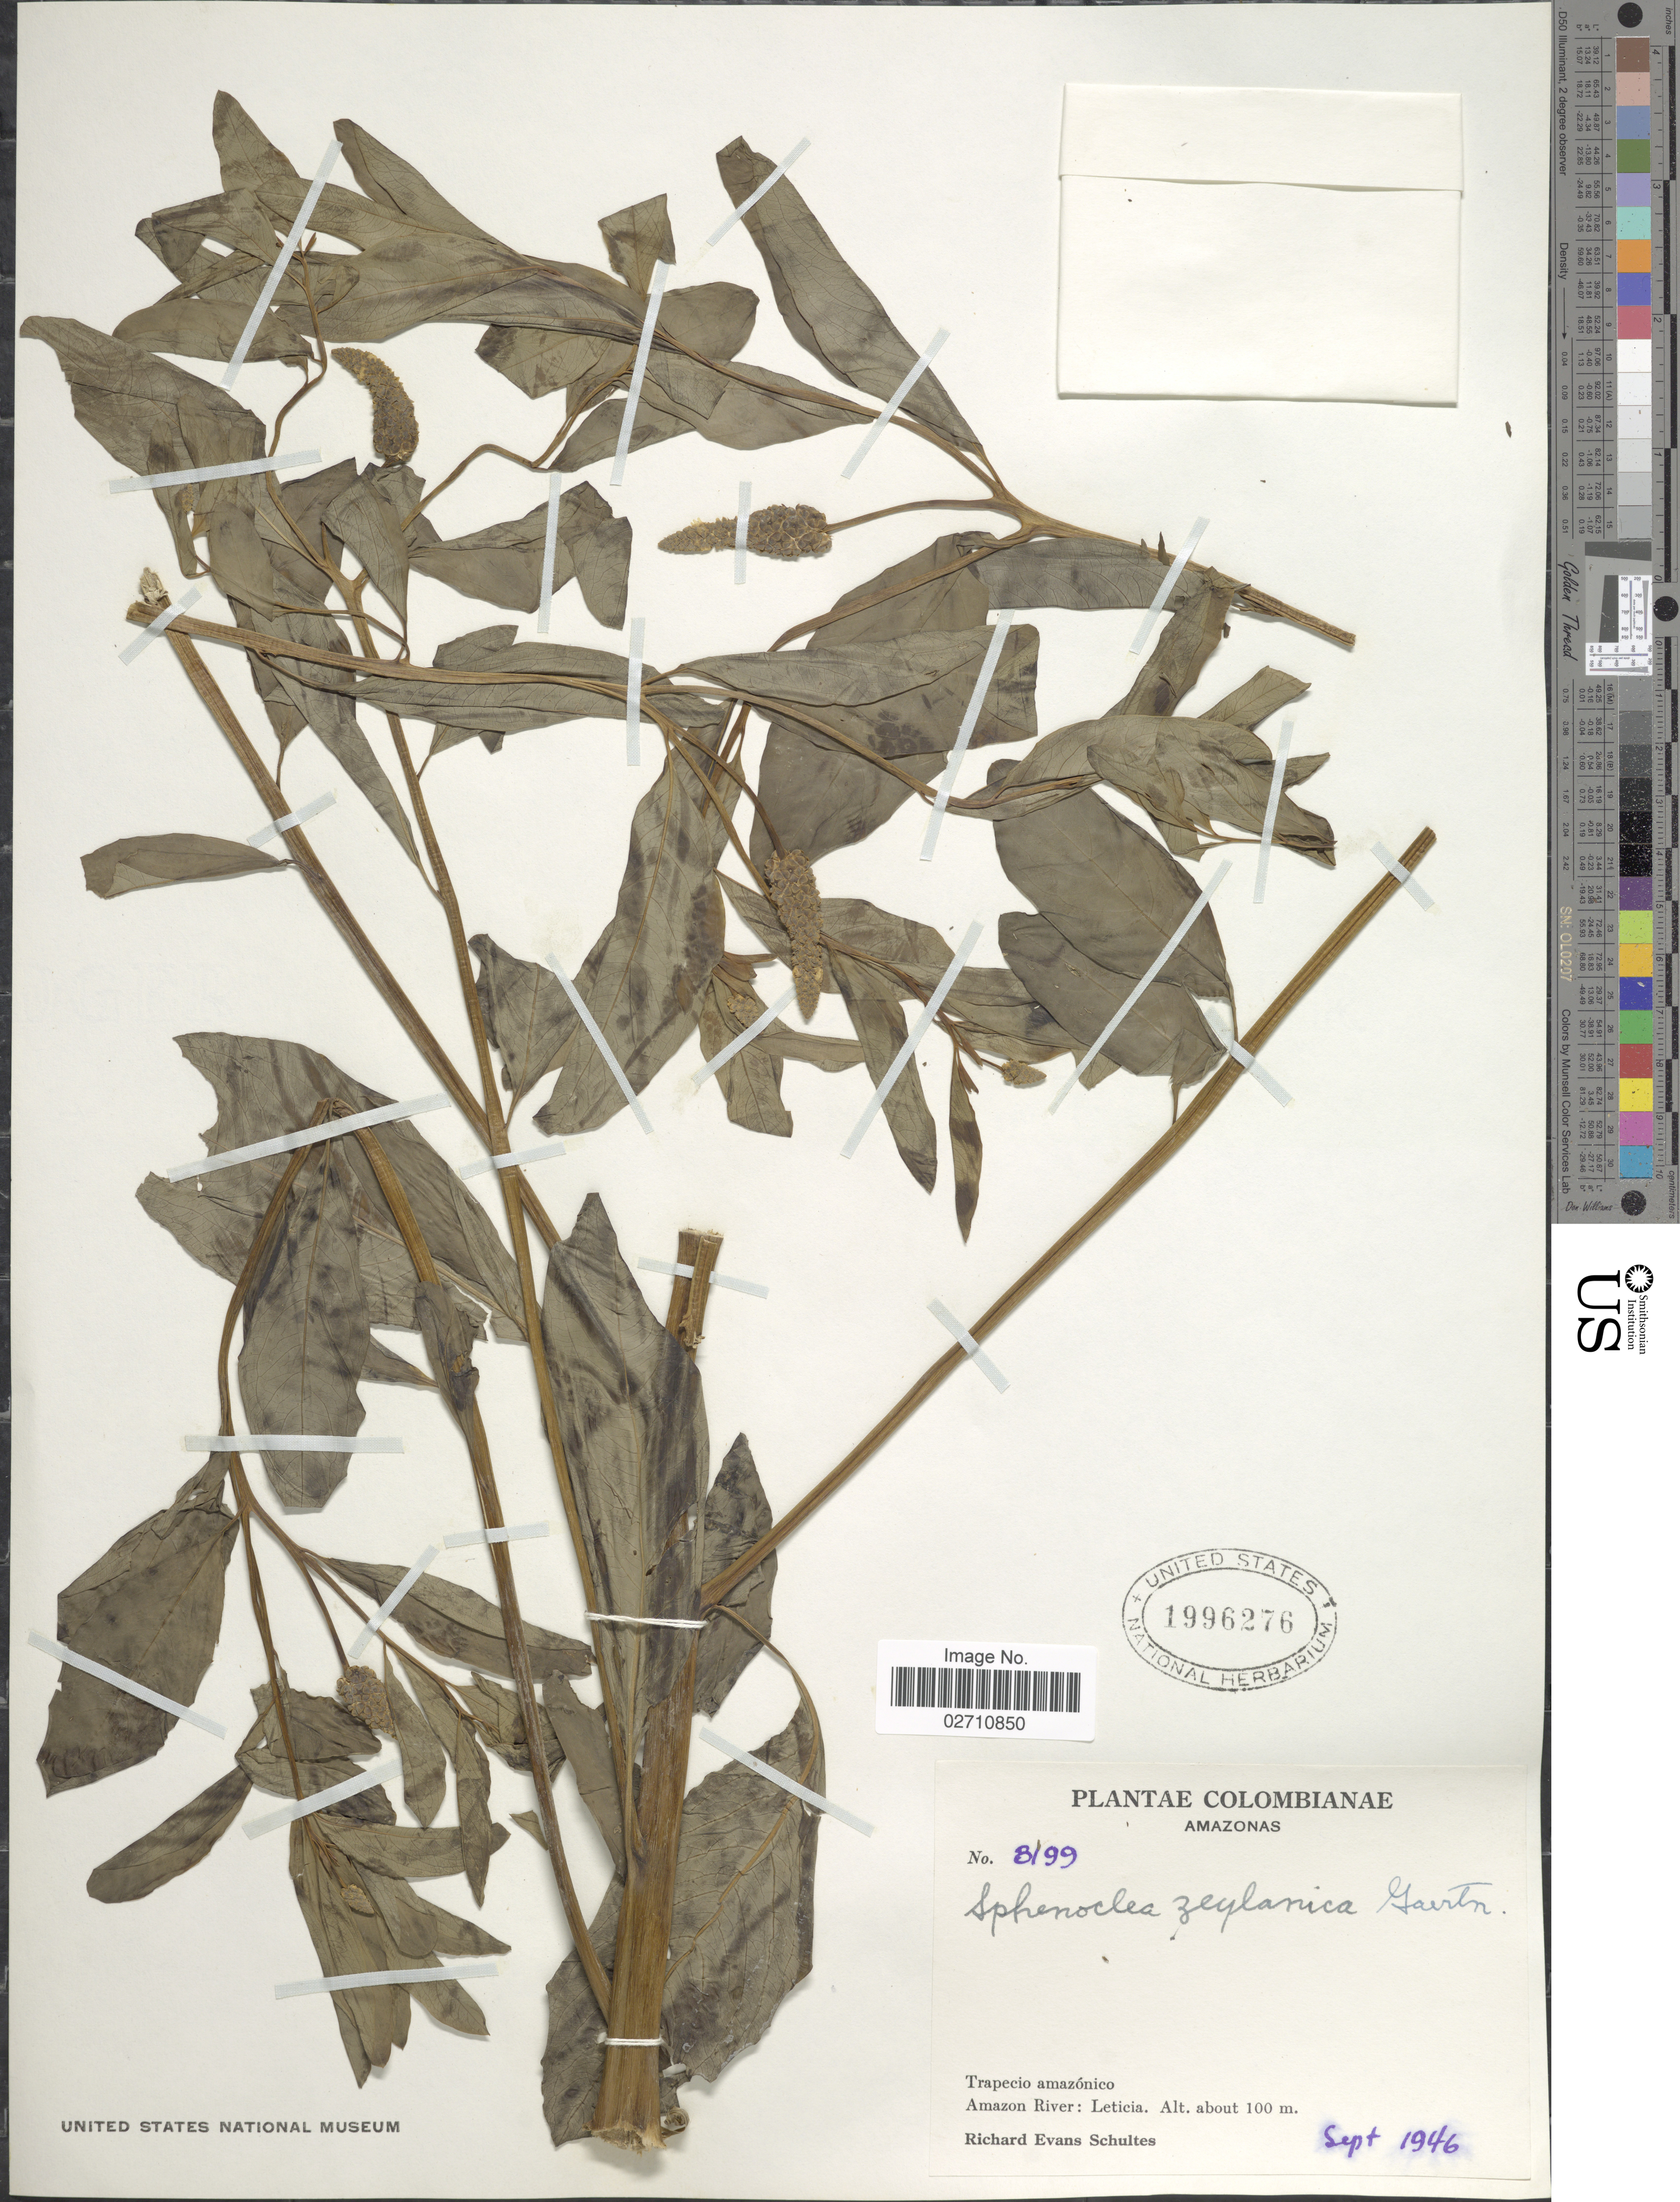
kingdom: Plantae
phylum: Tracheophyta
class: Magnoliopsida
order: Solanales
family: Sphenocleaceae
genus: Sphenoclea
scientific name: Sphenoclea zeylanica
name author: Gaertn.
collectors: R. E. Schultes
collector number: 8199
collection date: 1946-09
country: Colombia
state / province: Amazônas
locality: Trapecio amazonico. Amazon River: Leticia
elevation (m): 100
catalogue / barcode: US 1996276